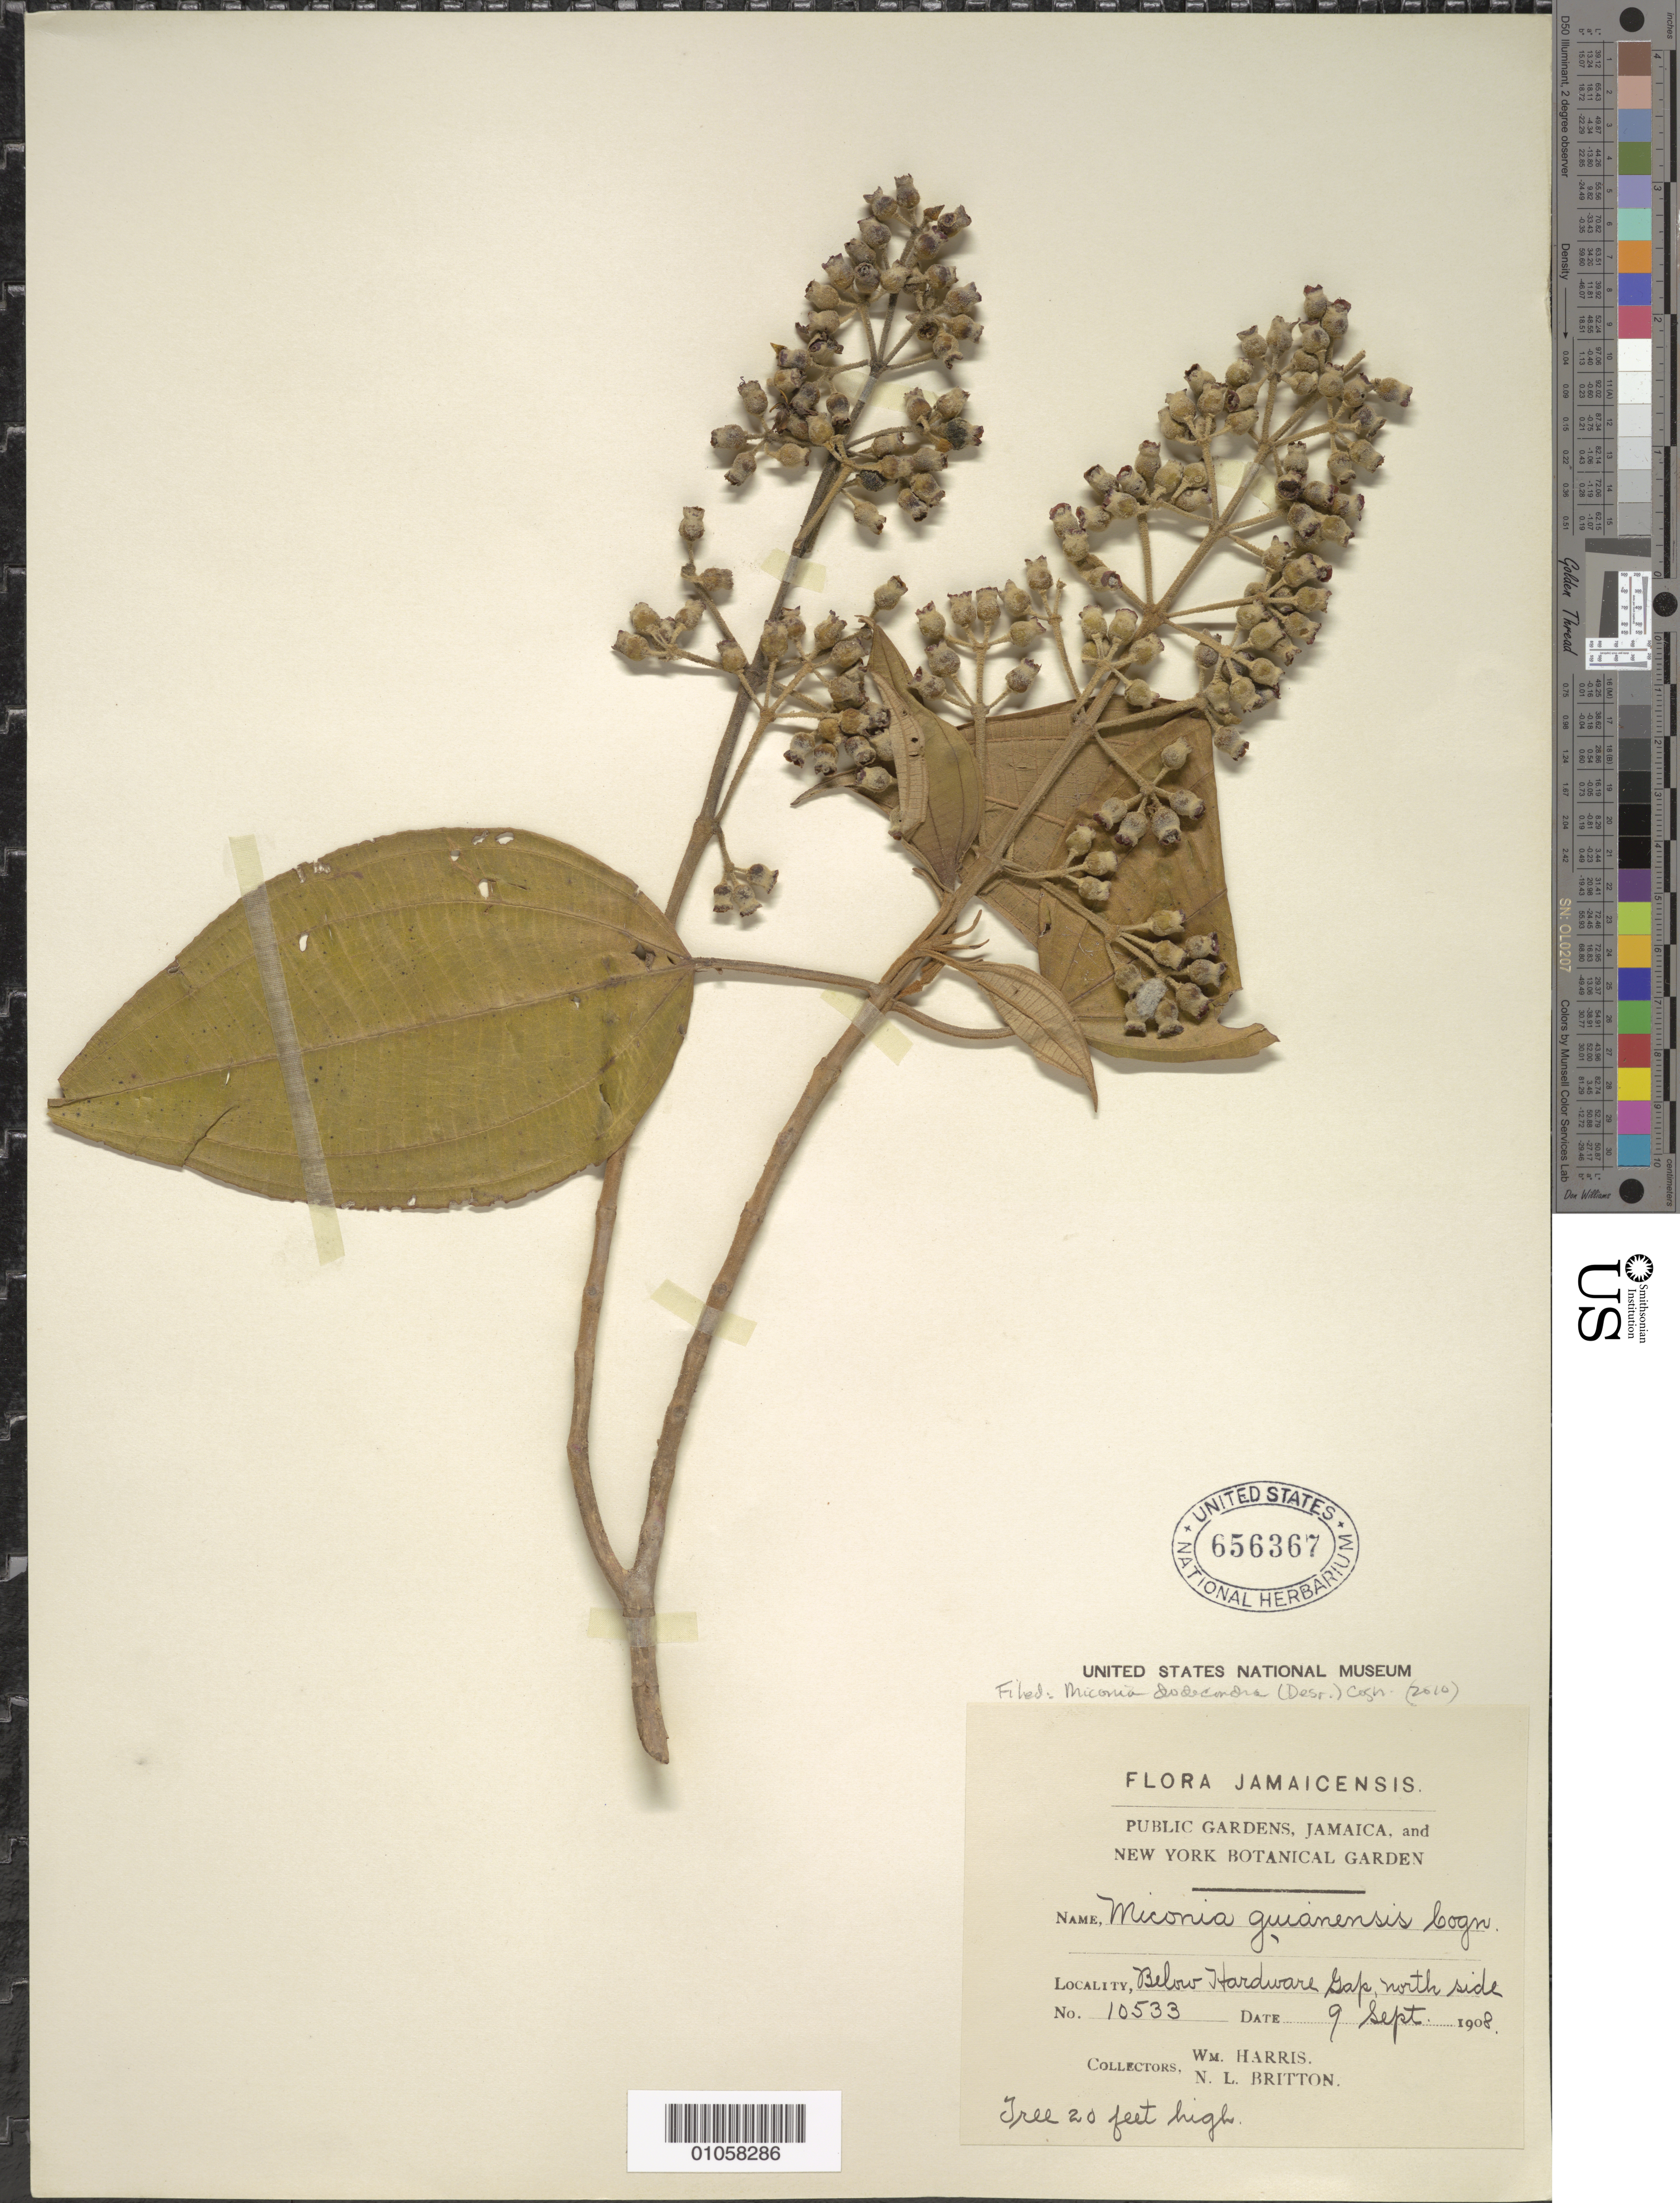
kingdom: Plantae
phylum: Tracheophyta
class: Magnoliopsida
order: Myrtales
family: Melastomataceae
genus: Miconia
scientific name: Miconia dodecandra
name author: Cogn.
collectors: W. Harris & N. Britton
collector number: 10533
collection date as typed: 09 Sep 1908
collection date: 1908-09-09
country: Jamaica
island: Jamaica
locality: Hardwar Gap, below, north side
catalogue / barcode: US 656367